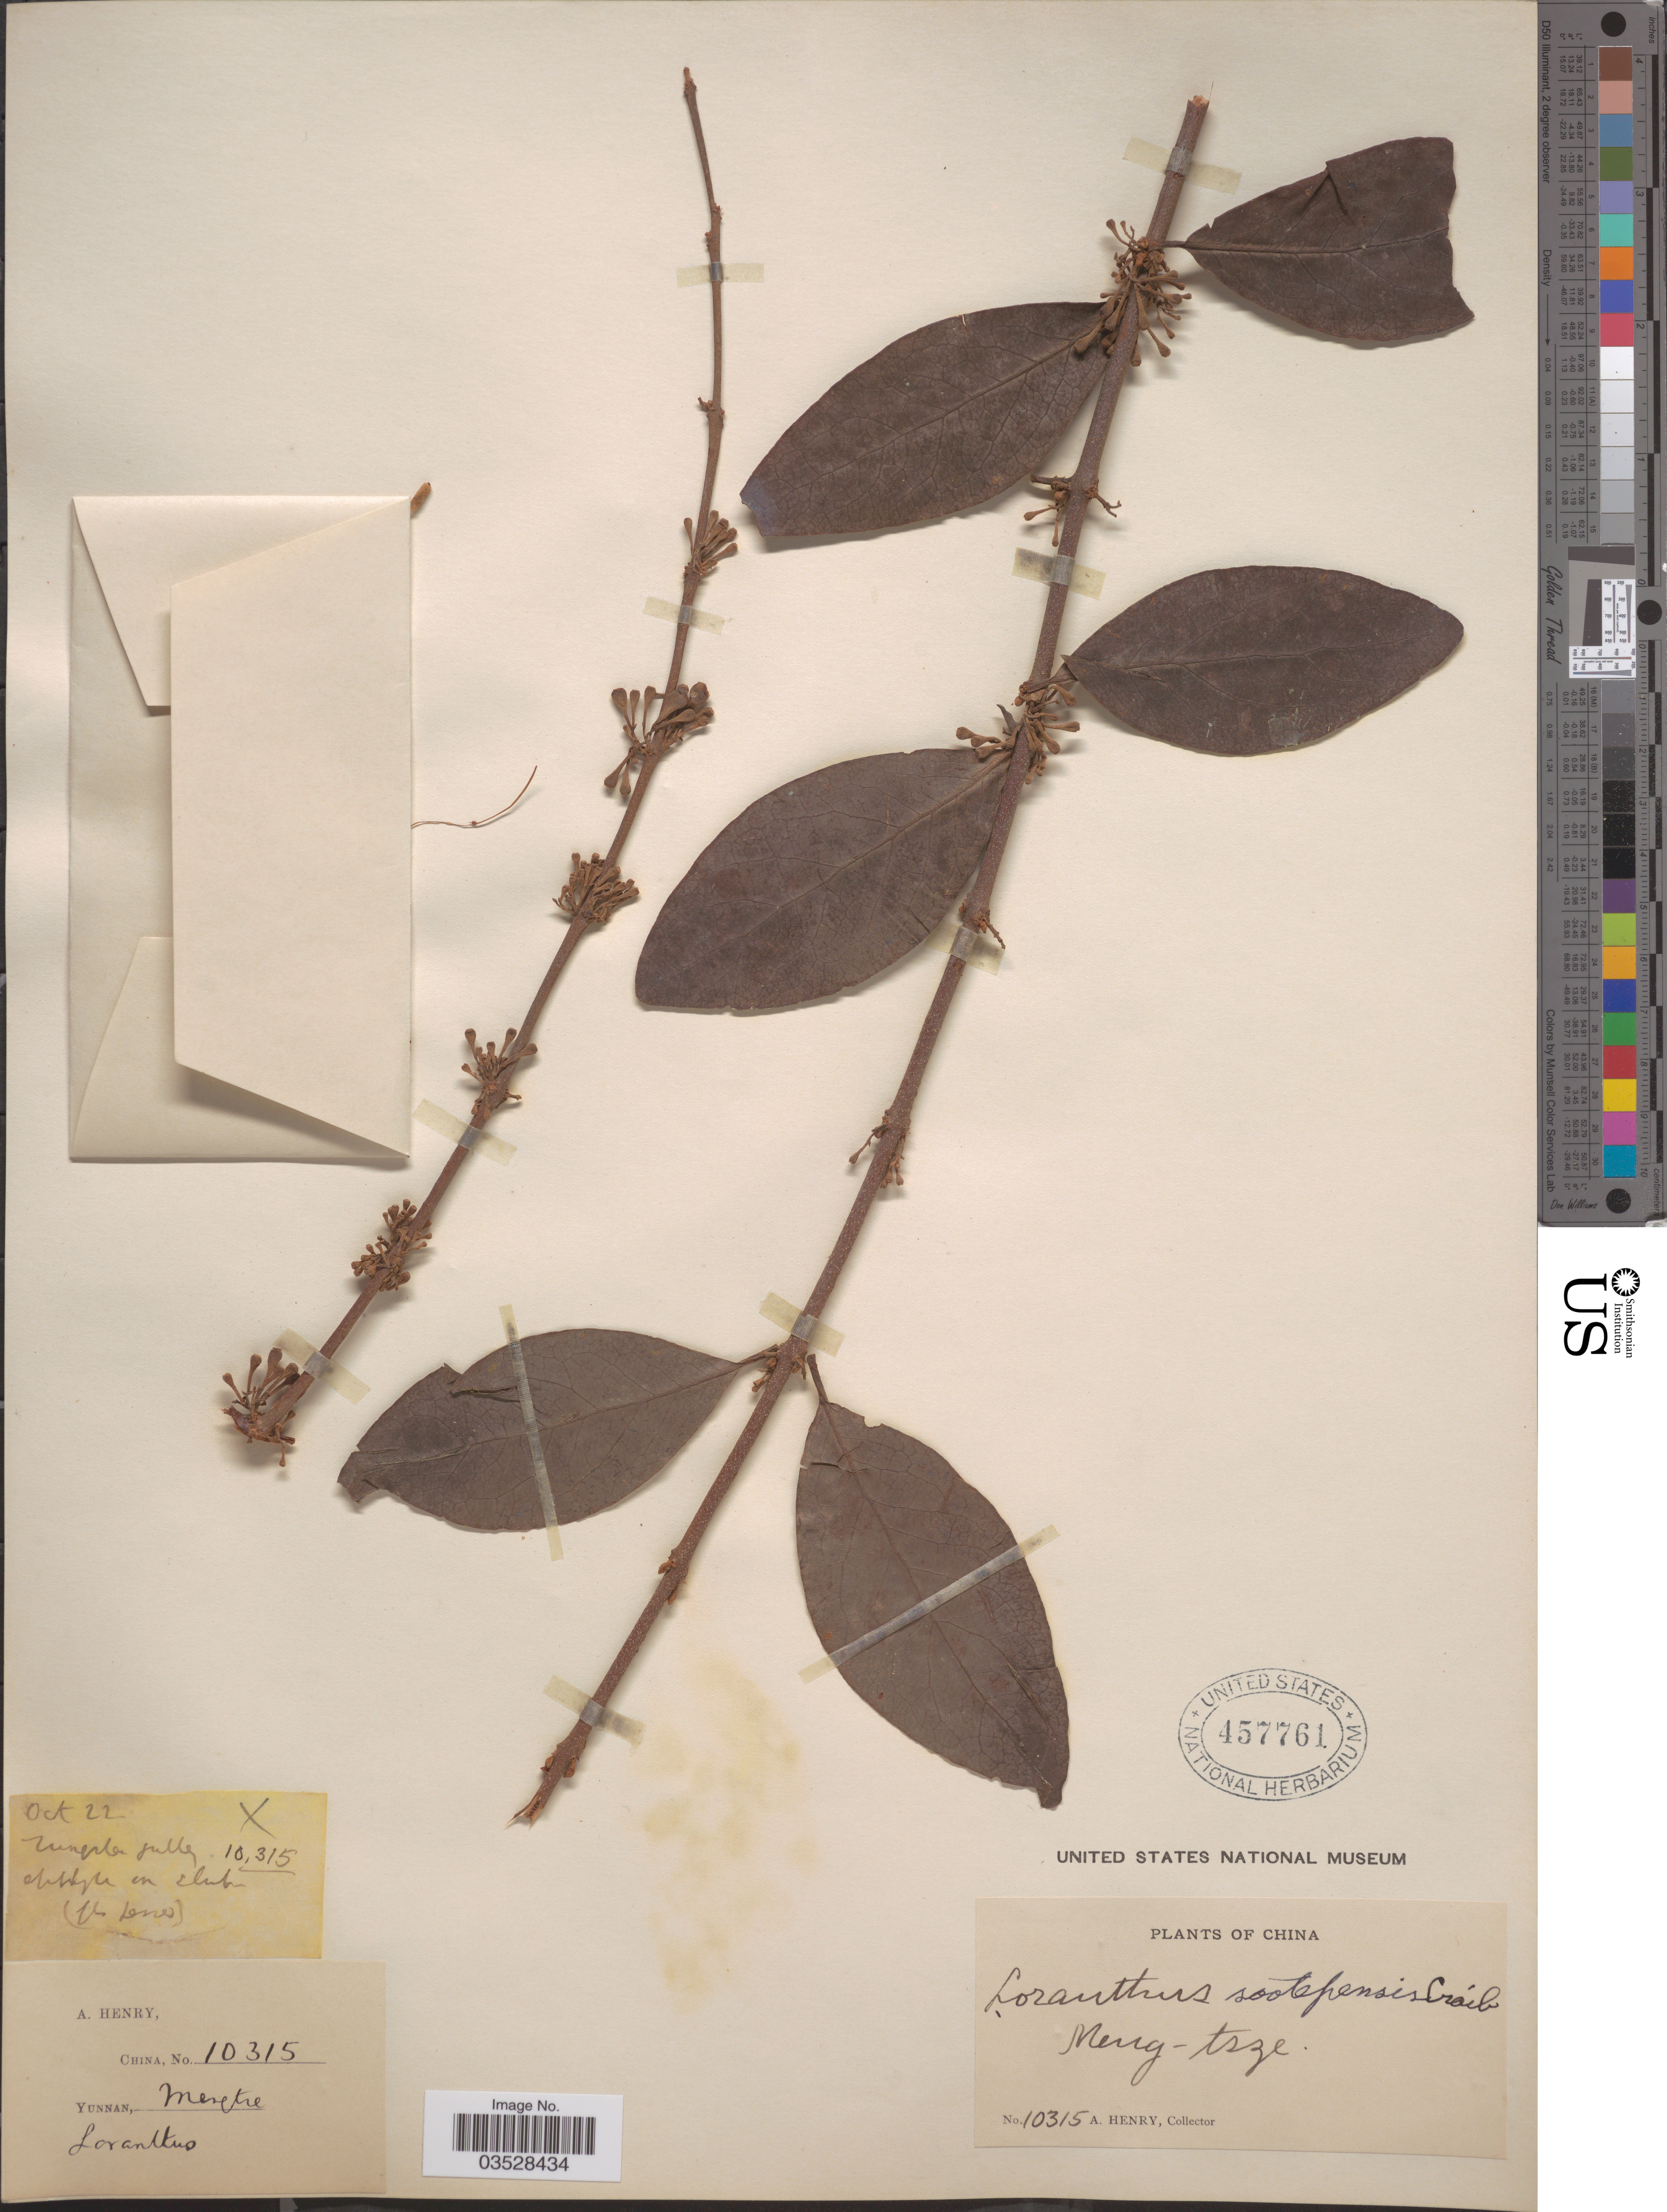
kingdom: Plantae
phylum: Tracheophyta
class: Magnoliopsida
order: Santalales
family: Loranthaceae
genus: Loranthus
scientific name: Loranthus sootepensis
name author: Craib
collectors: A. Henry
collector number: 10315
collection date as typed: Transcribed d/m/y: /10/22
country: China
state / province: Yunnan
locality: Meng-tsze.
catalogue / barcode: US 457761